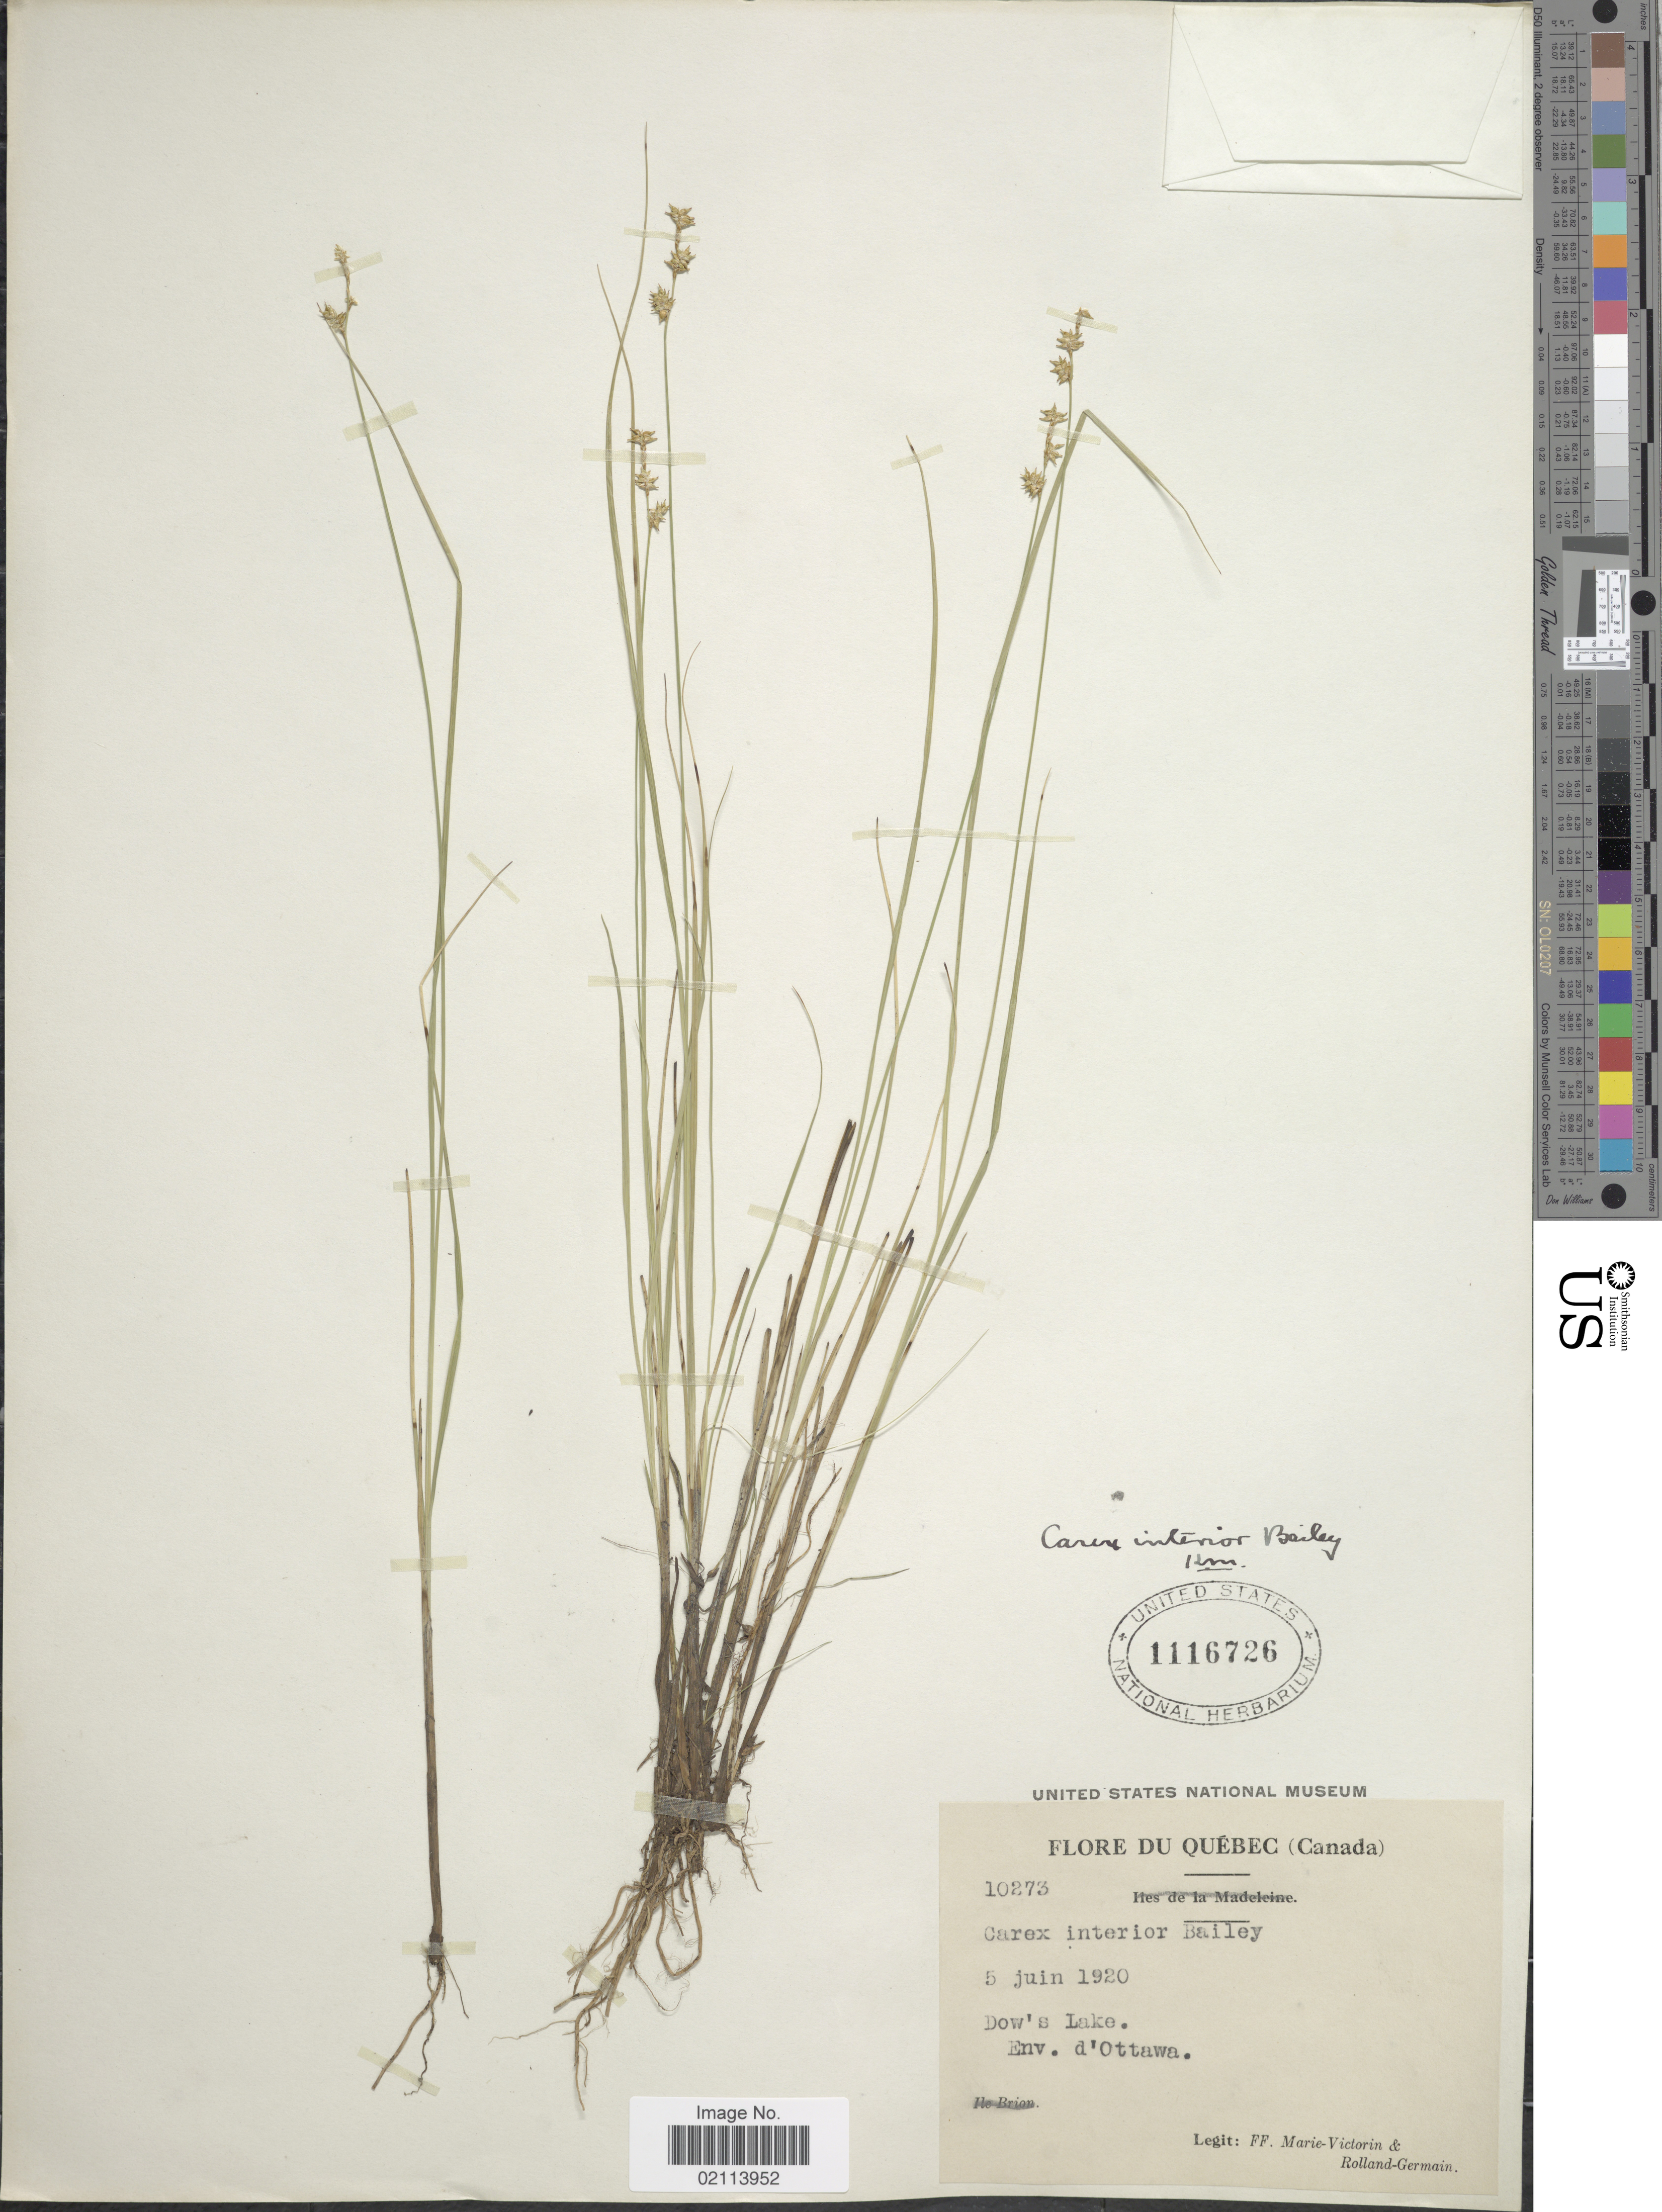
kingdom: Plantae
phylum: Tracheophyta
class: Liliopsida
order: Poales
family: Cyperaceae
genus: Carex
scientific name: Carex interior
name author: L.H. Bailey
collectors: F. Marie-Victorin & Rolland-Germain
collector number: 10273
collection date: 1920-06-05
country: Canada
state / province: Quebec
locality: Dow's Lake, Env. d'Ottawa.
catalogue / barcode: US 1116726